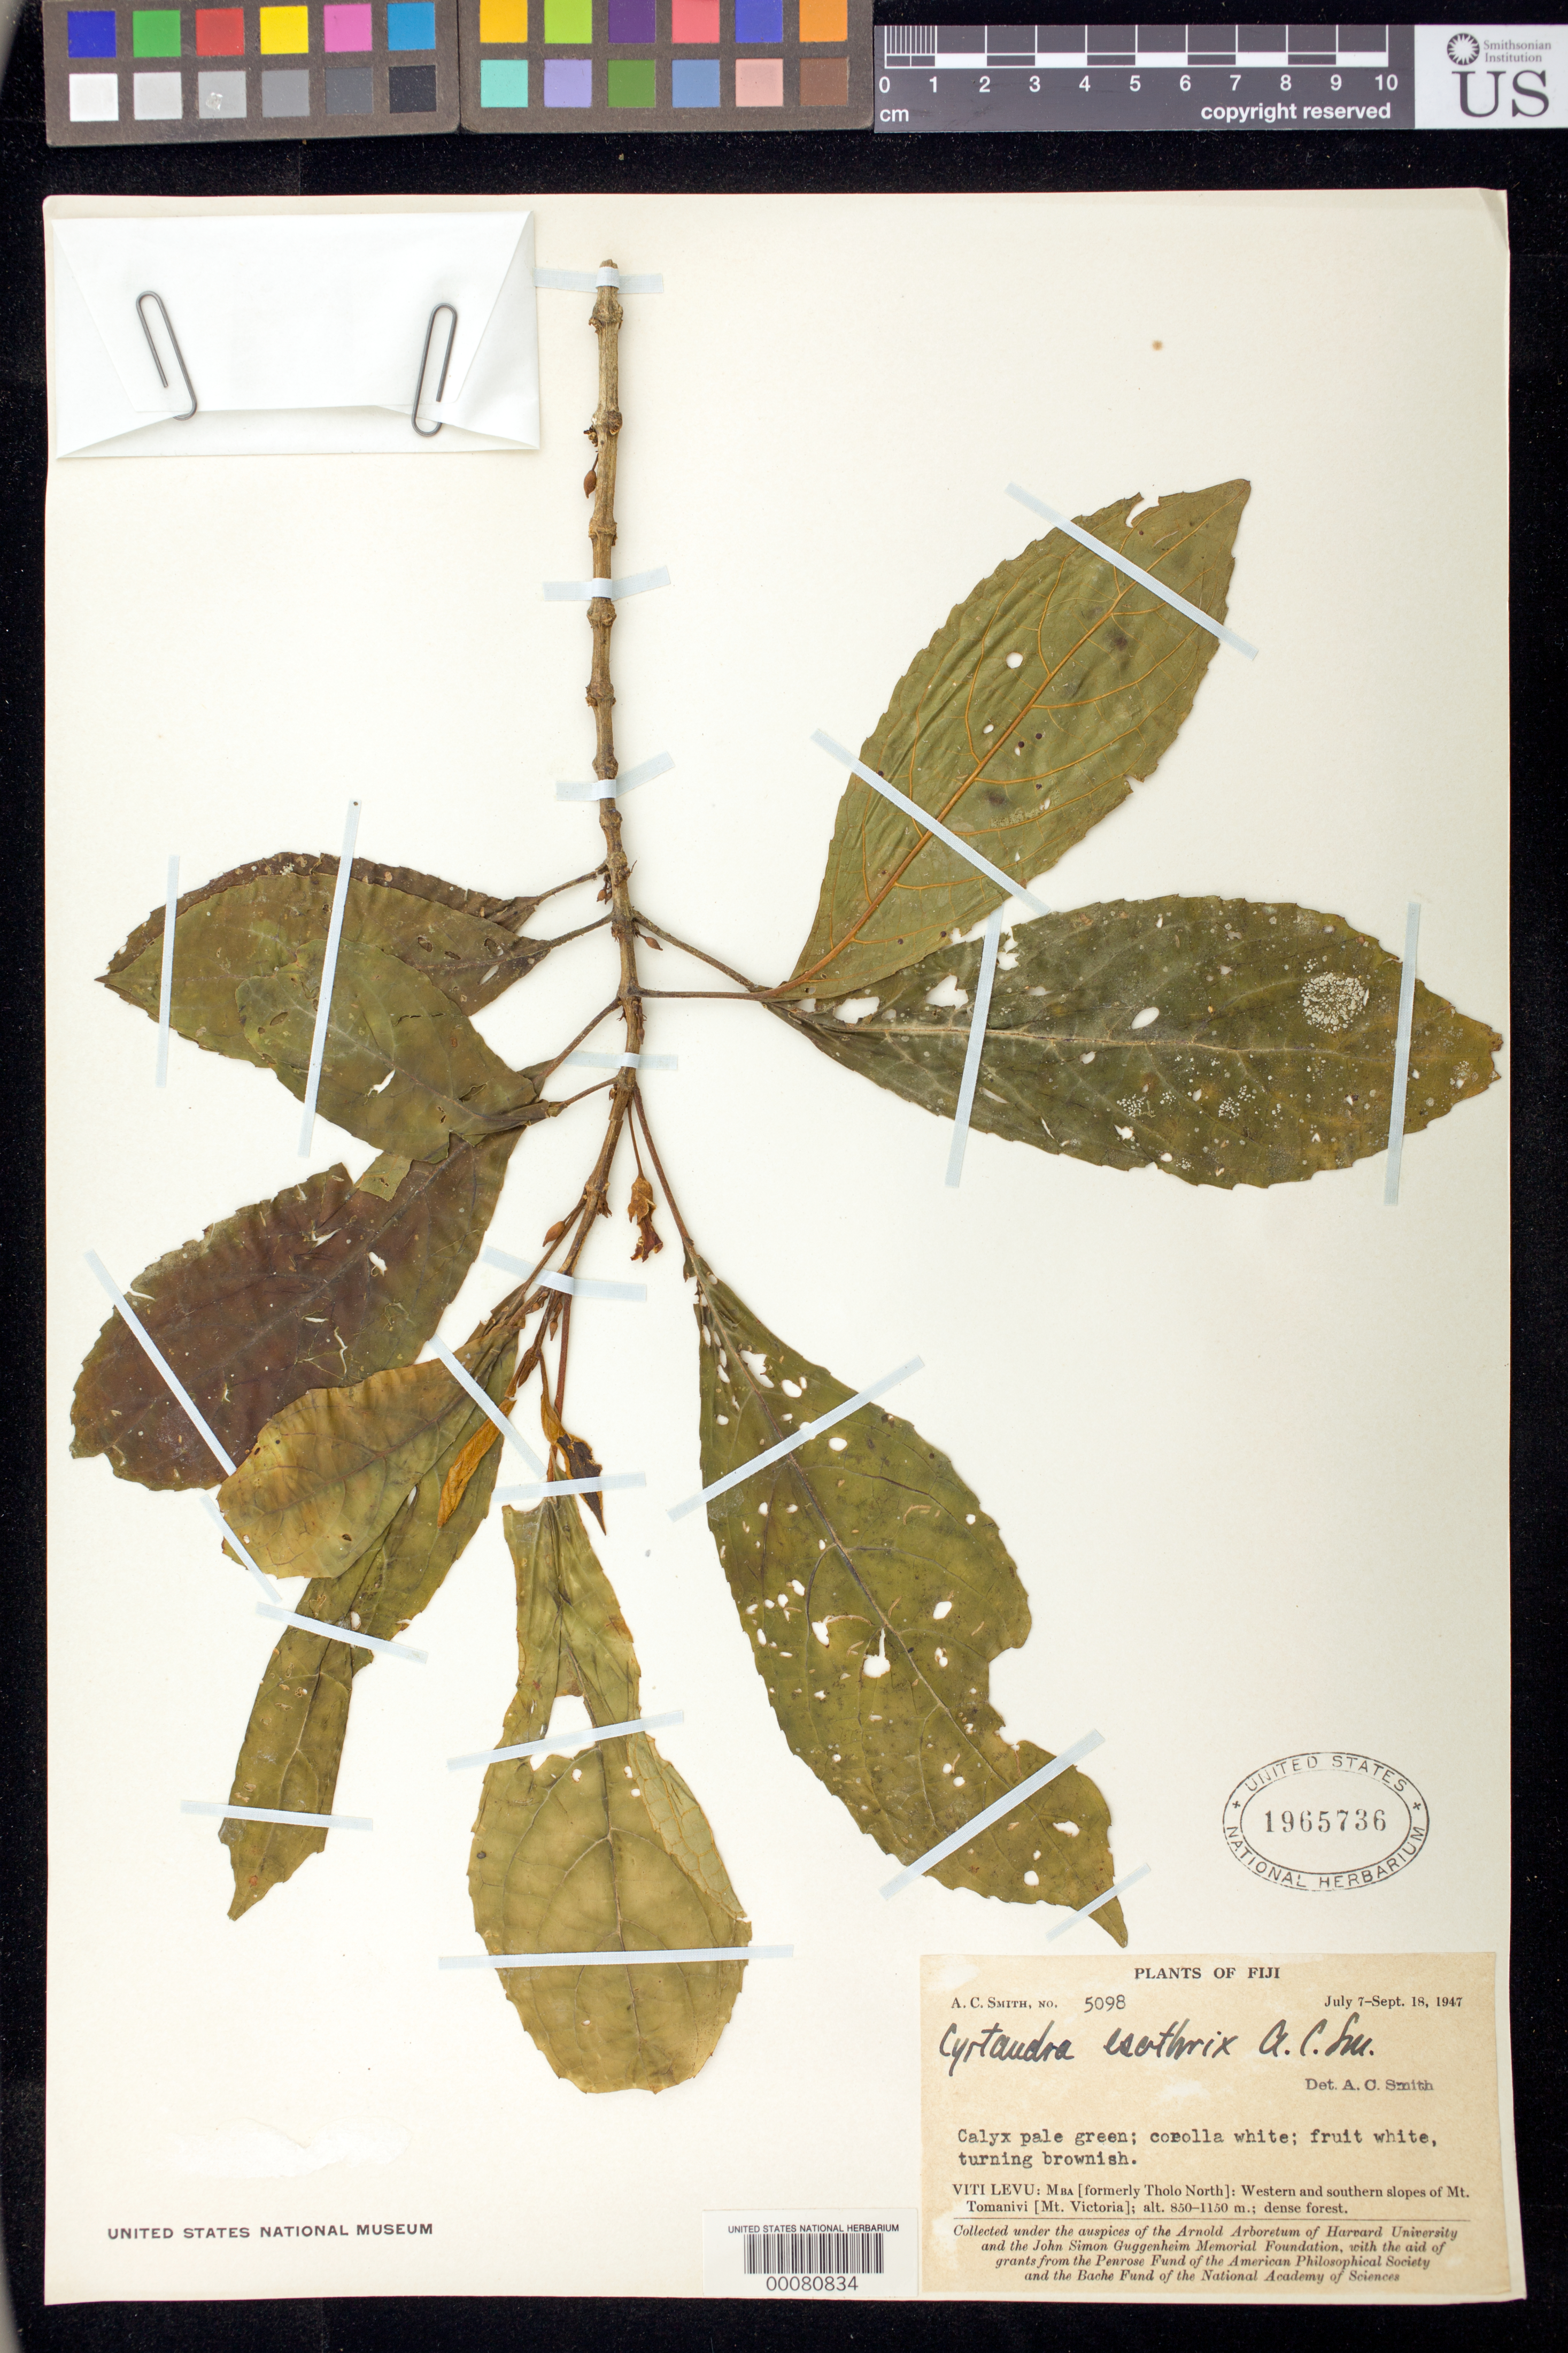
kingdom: Plantae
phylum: Tracheophyta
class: Magnoliopsida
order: Lamiales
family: Gesneriaceae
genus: Cyrtandra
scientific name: Cyrtandra esothrix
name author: A.C. Sm.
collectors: A. C. Smith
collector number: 5098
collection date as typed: Jul-Sep 1947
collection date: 1947-07/1947-09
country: Fiji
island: Viti Levu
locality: Mba Ýformerly tholo north¨, western and southern slopes of mt tomanivi Ýmt victoria¨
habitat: Dense forest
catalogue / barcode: US 1965736